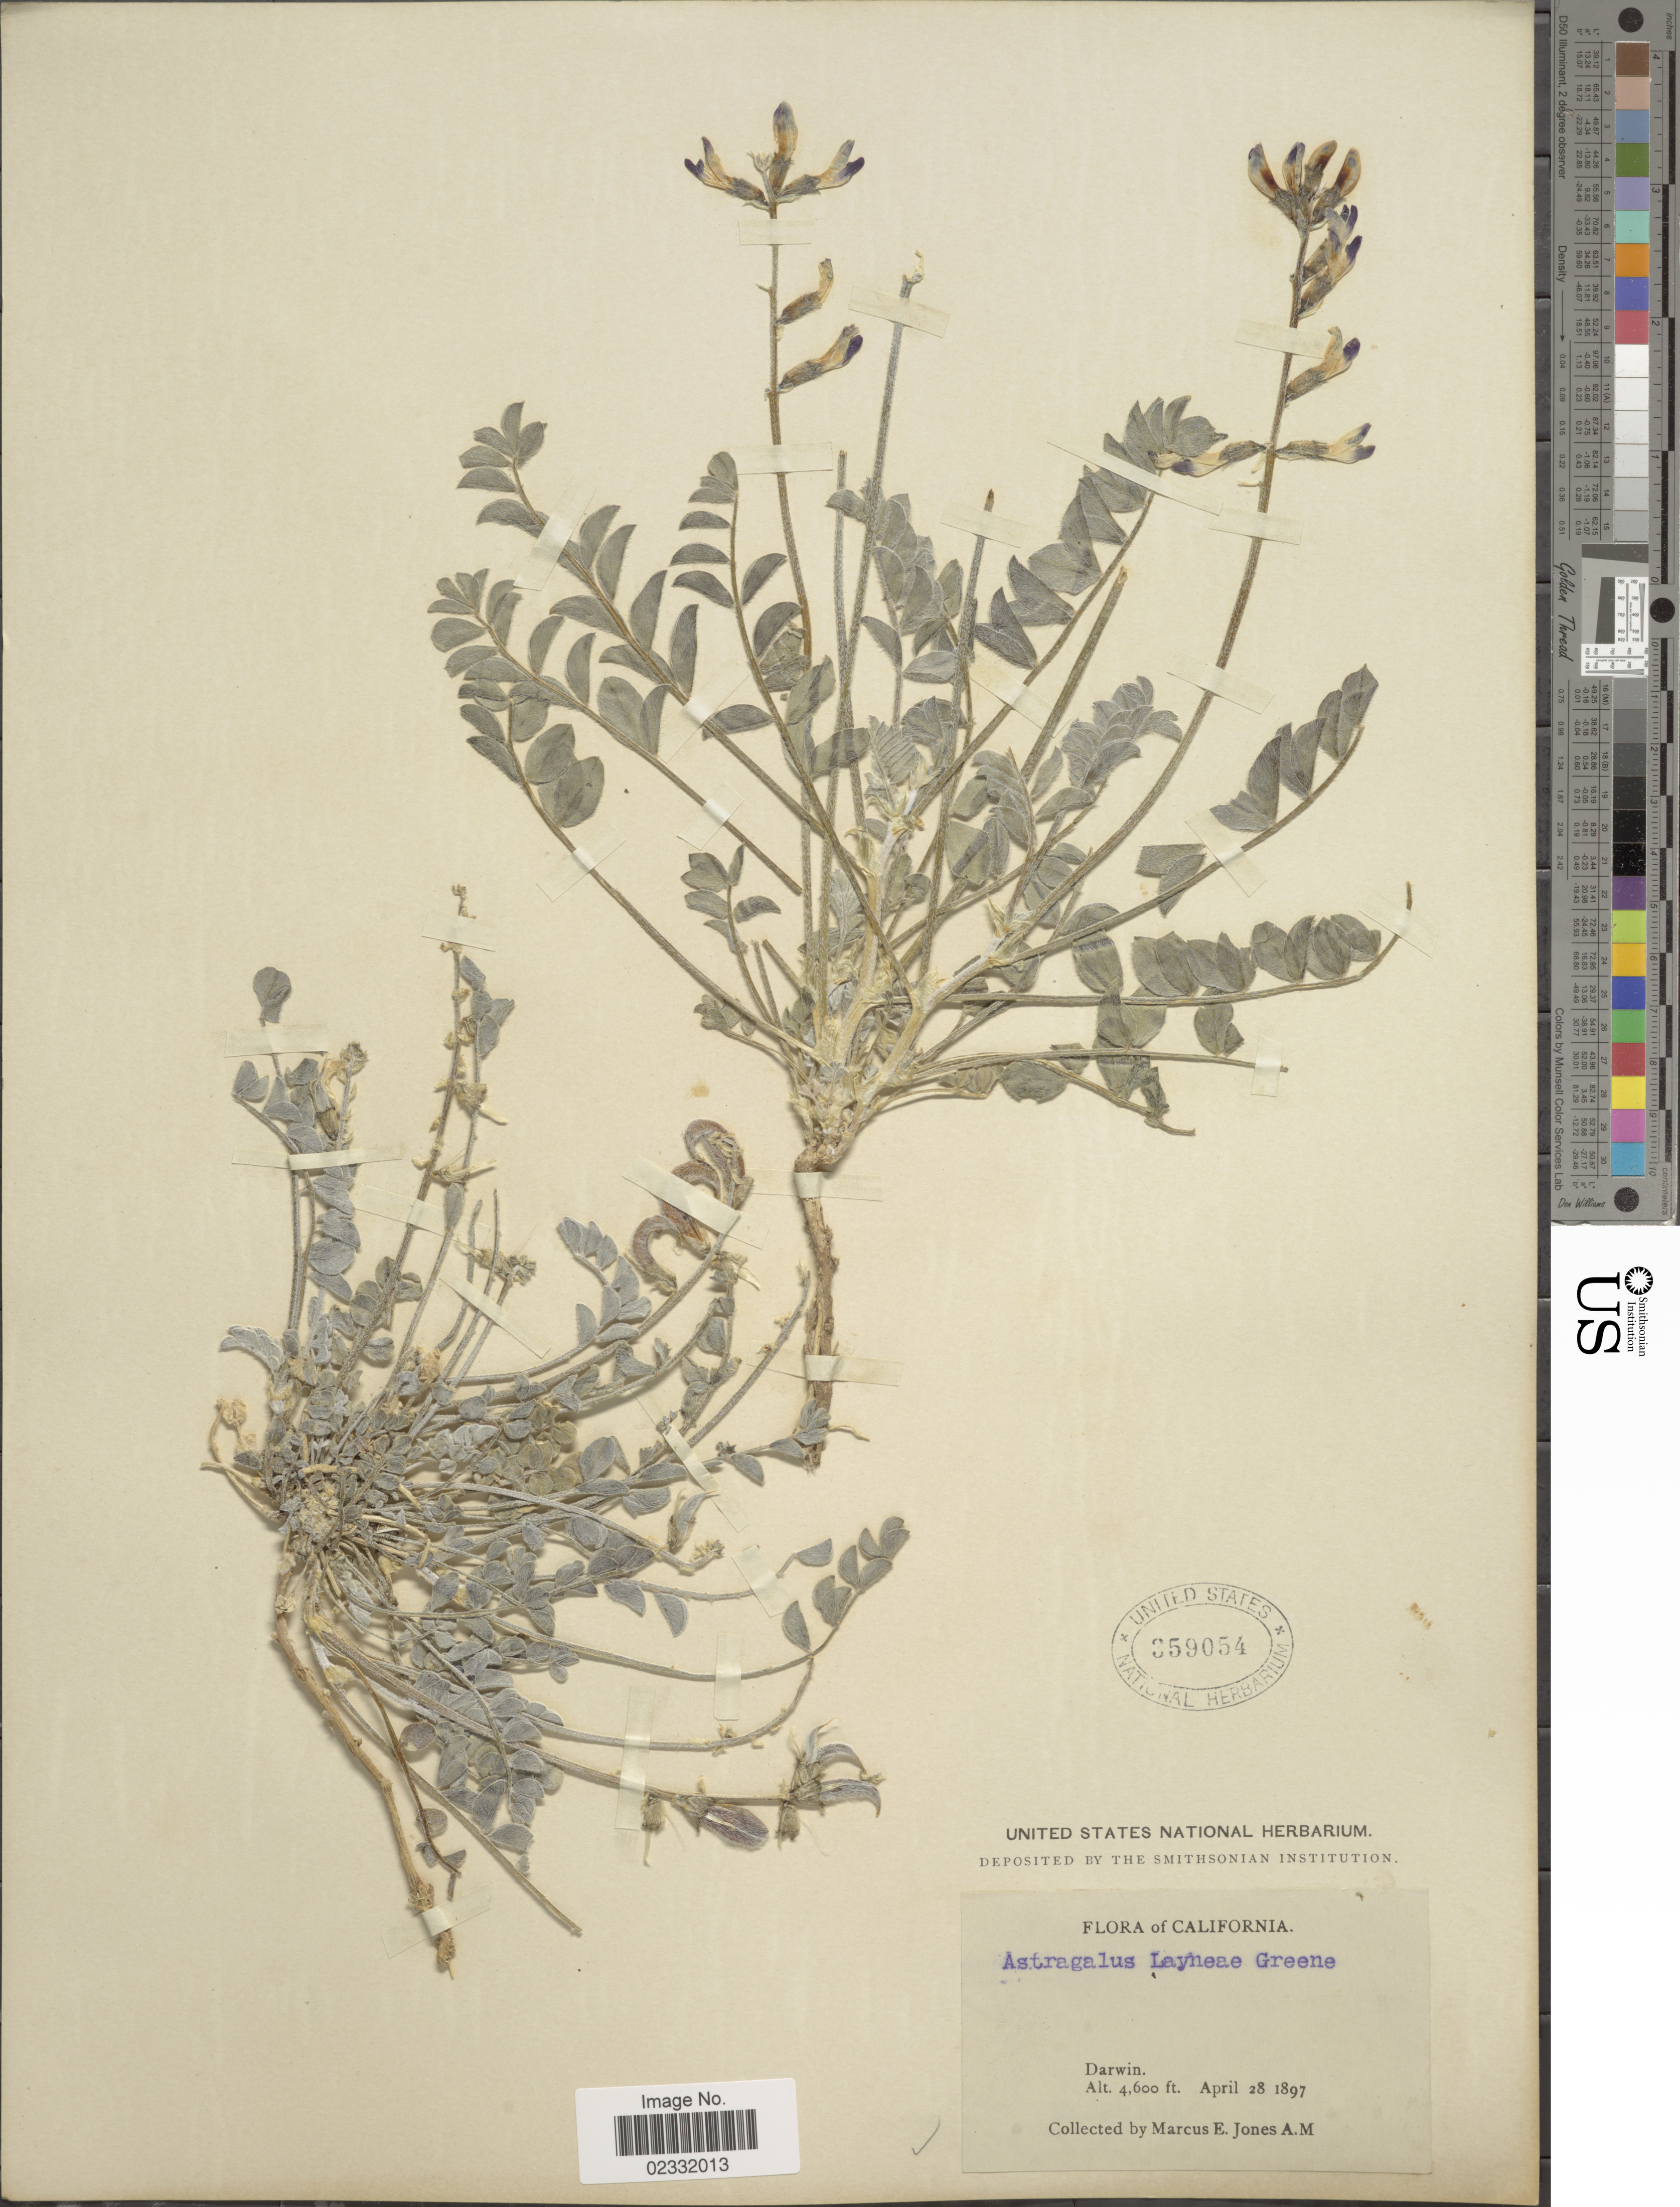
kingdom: Plantae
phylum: Tracheophyta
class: Magnoliopsida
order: Fabales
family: Fabaceae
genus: Astragalus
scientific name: Astragalus layneae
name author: Greene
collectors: M. E. Jones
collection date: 1897-04-28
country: United States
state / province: California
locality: Darwin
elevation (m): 1402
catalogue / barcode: US 359054